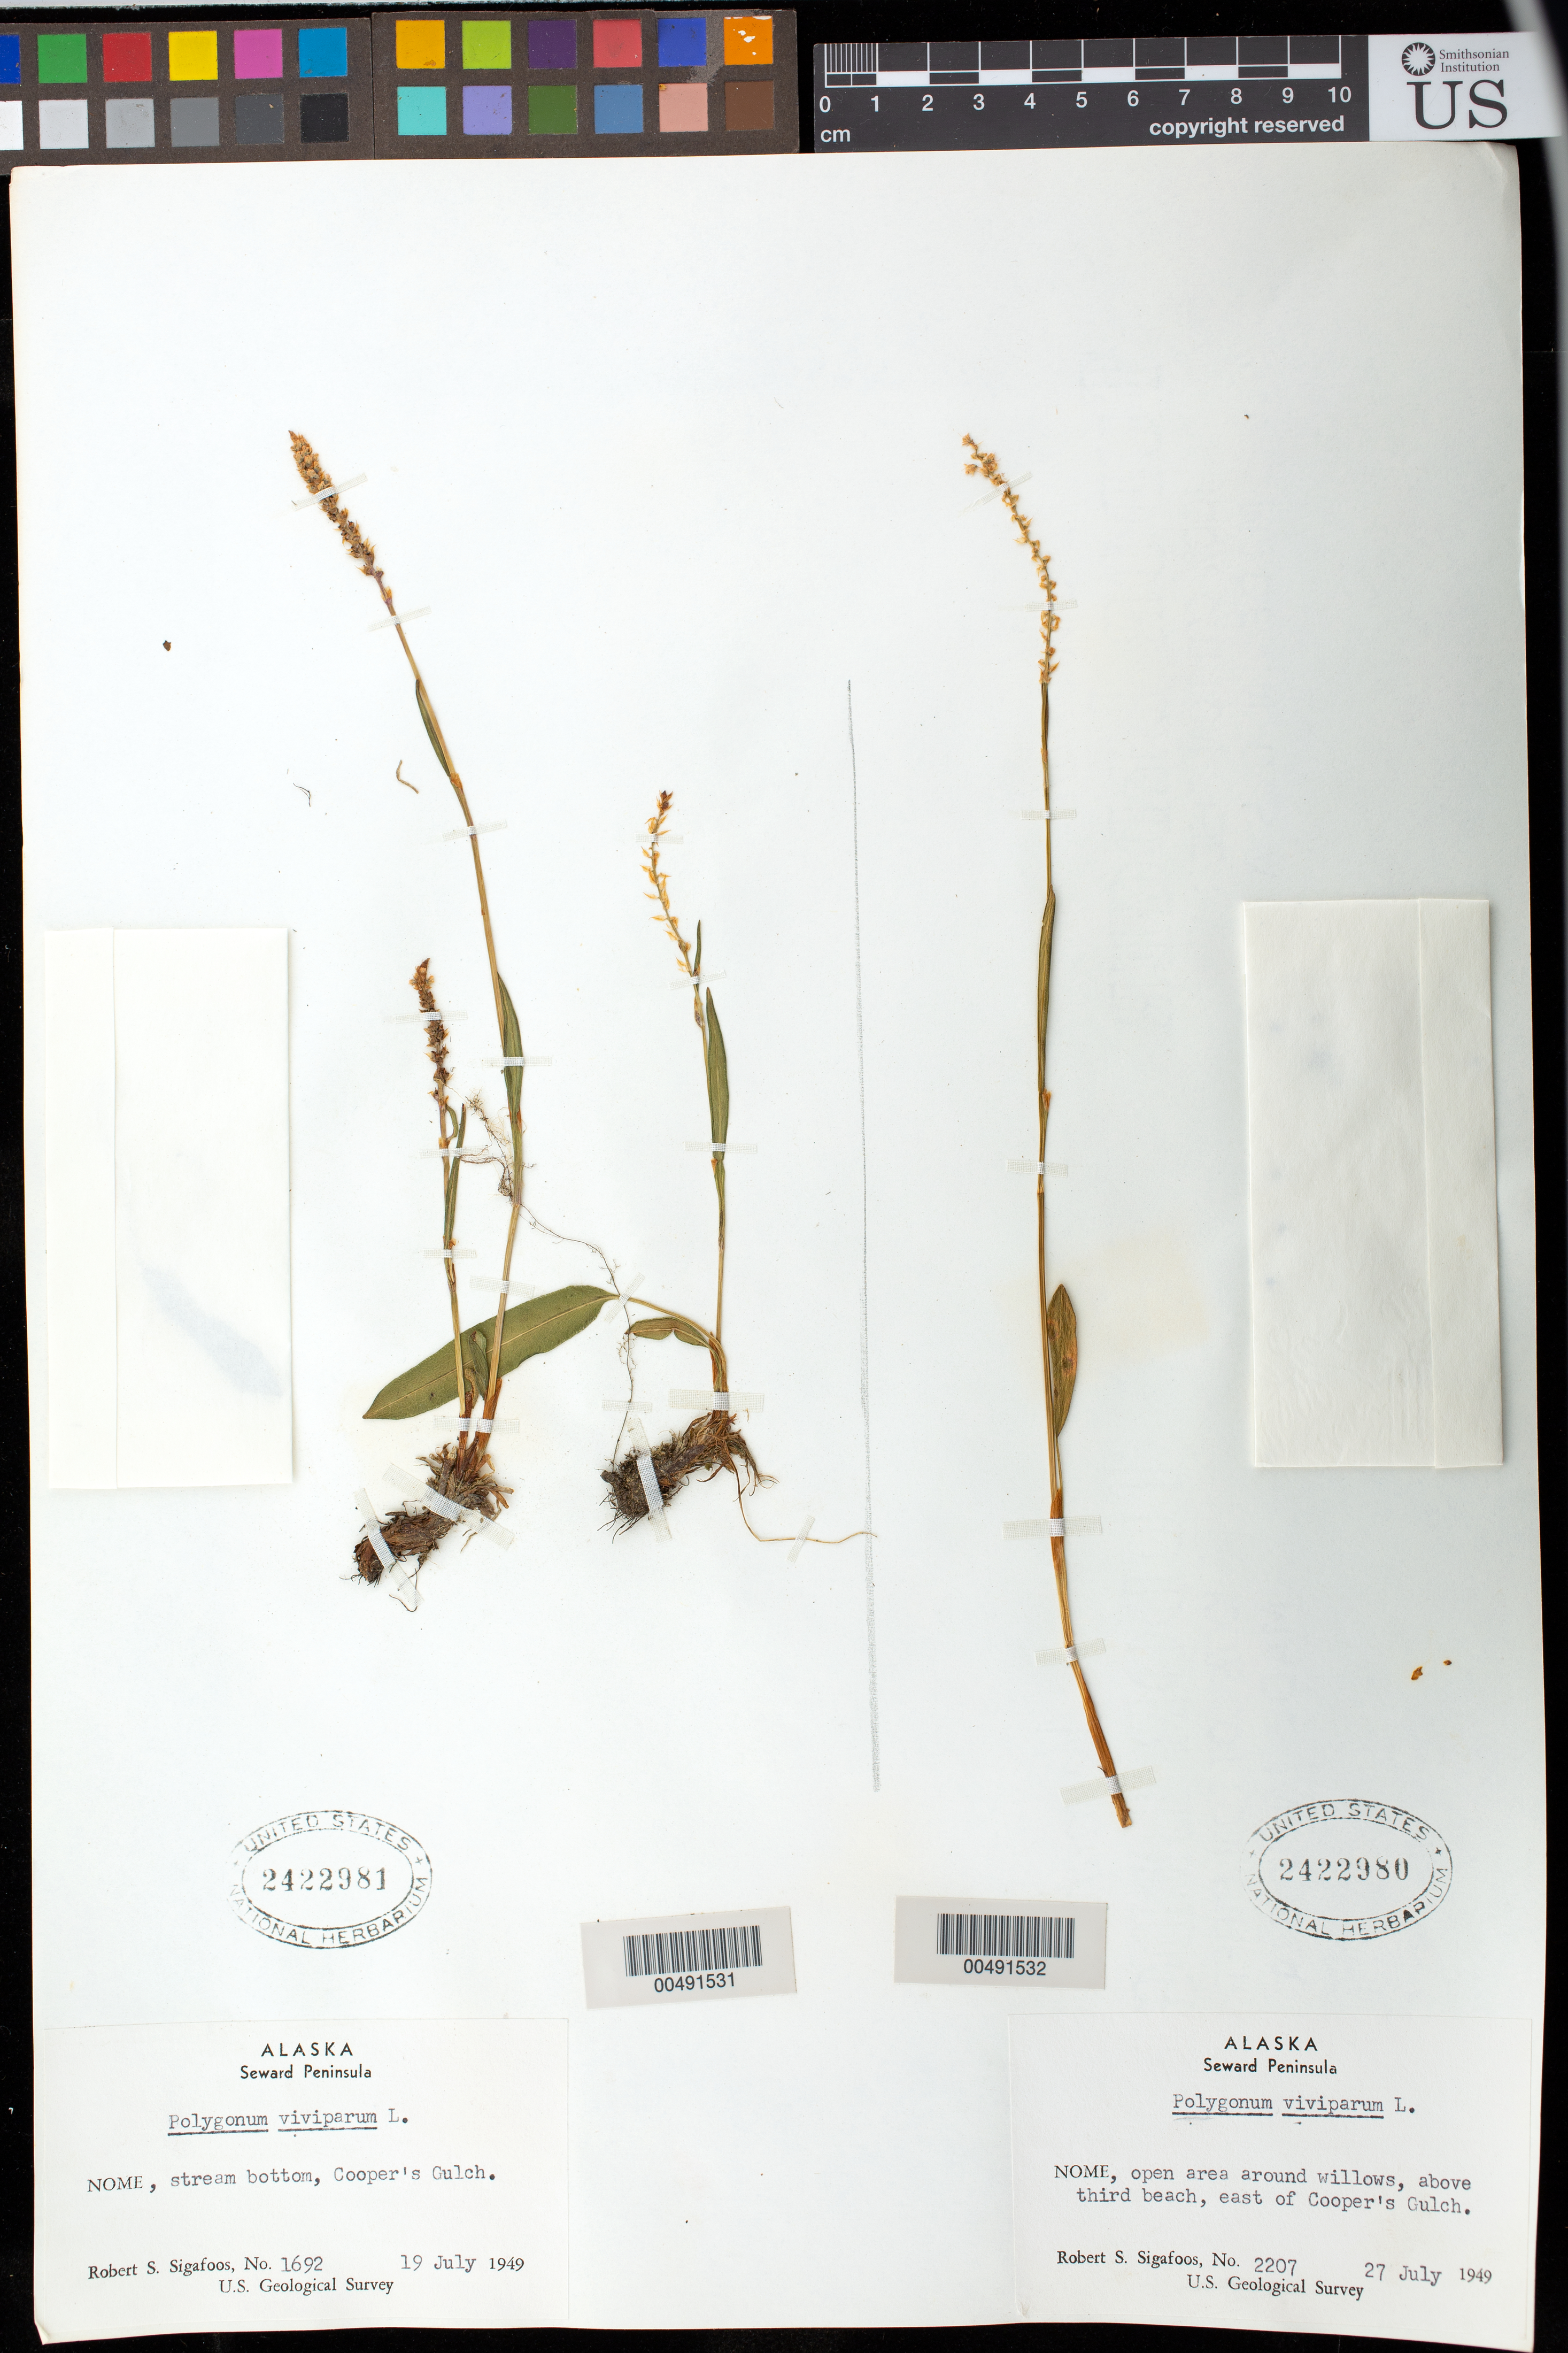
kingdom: Plantae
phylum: Tracheophyta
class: Magnoliopsida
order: Caryophyllales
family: Polygonaceae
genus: Bistorta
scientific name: Bistorta vivipara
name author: (L.) Delarbre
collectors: R. Sigafoos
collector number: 1692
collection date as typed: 19 Jul 1949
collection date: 1949-07-19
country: United States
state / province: Alaska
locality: Seward Peninsula, Nome, Cooper's Gulch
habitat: in stream bottom in gulch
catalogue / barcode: US 2422981